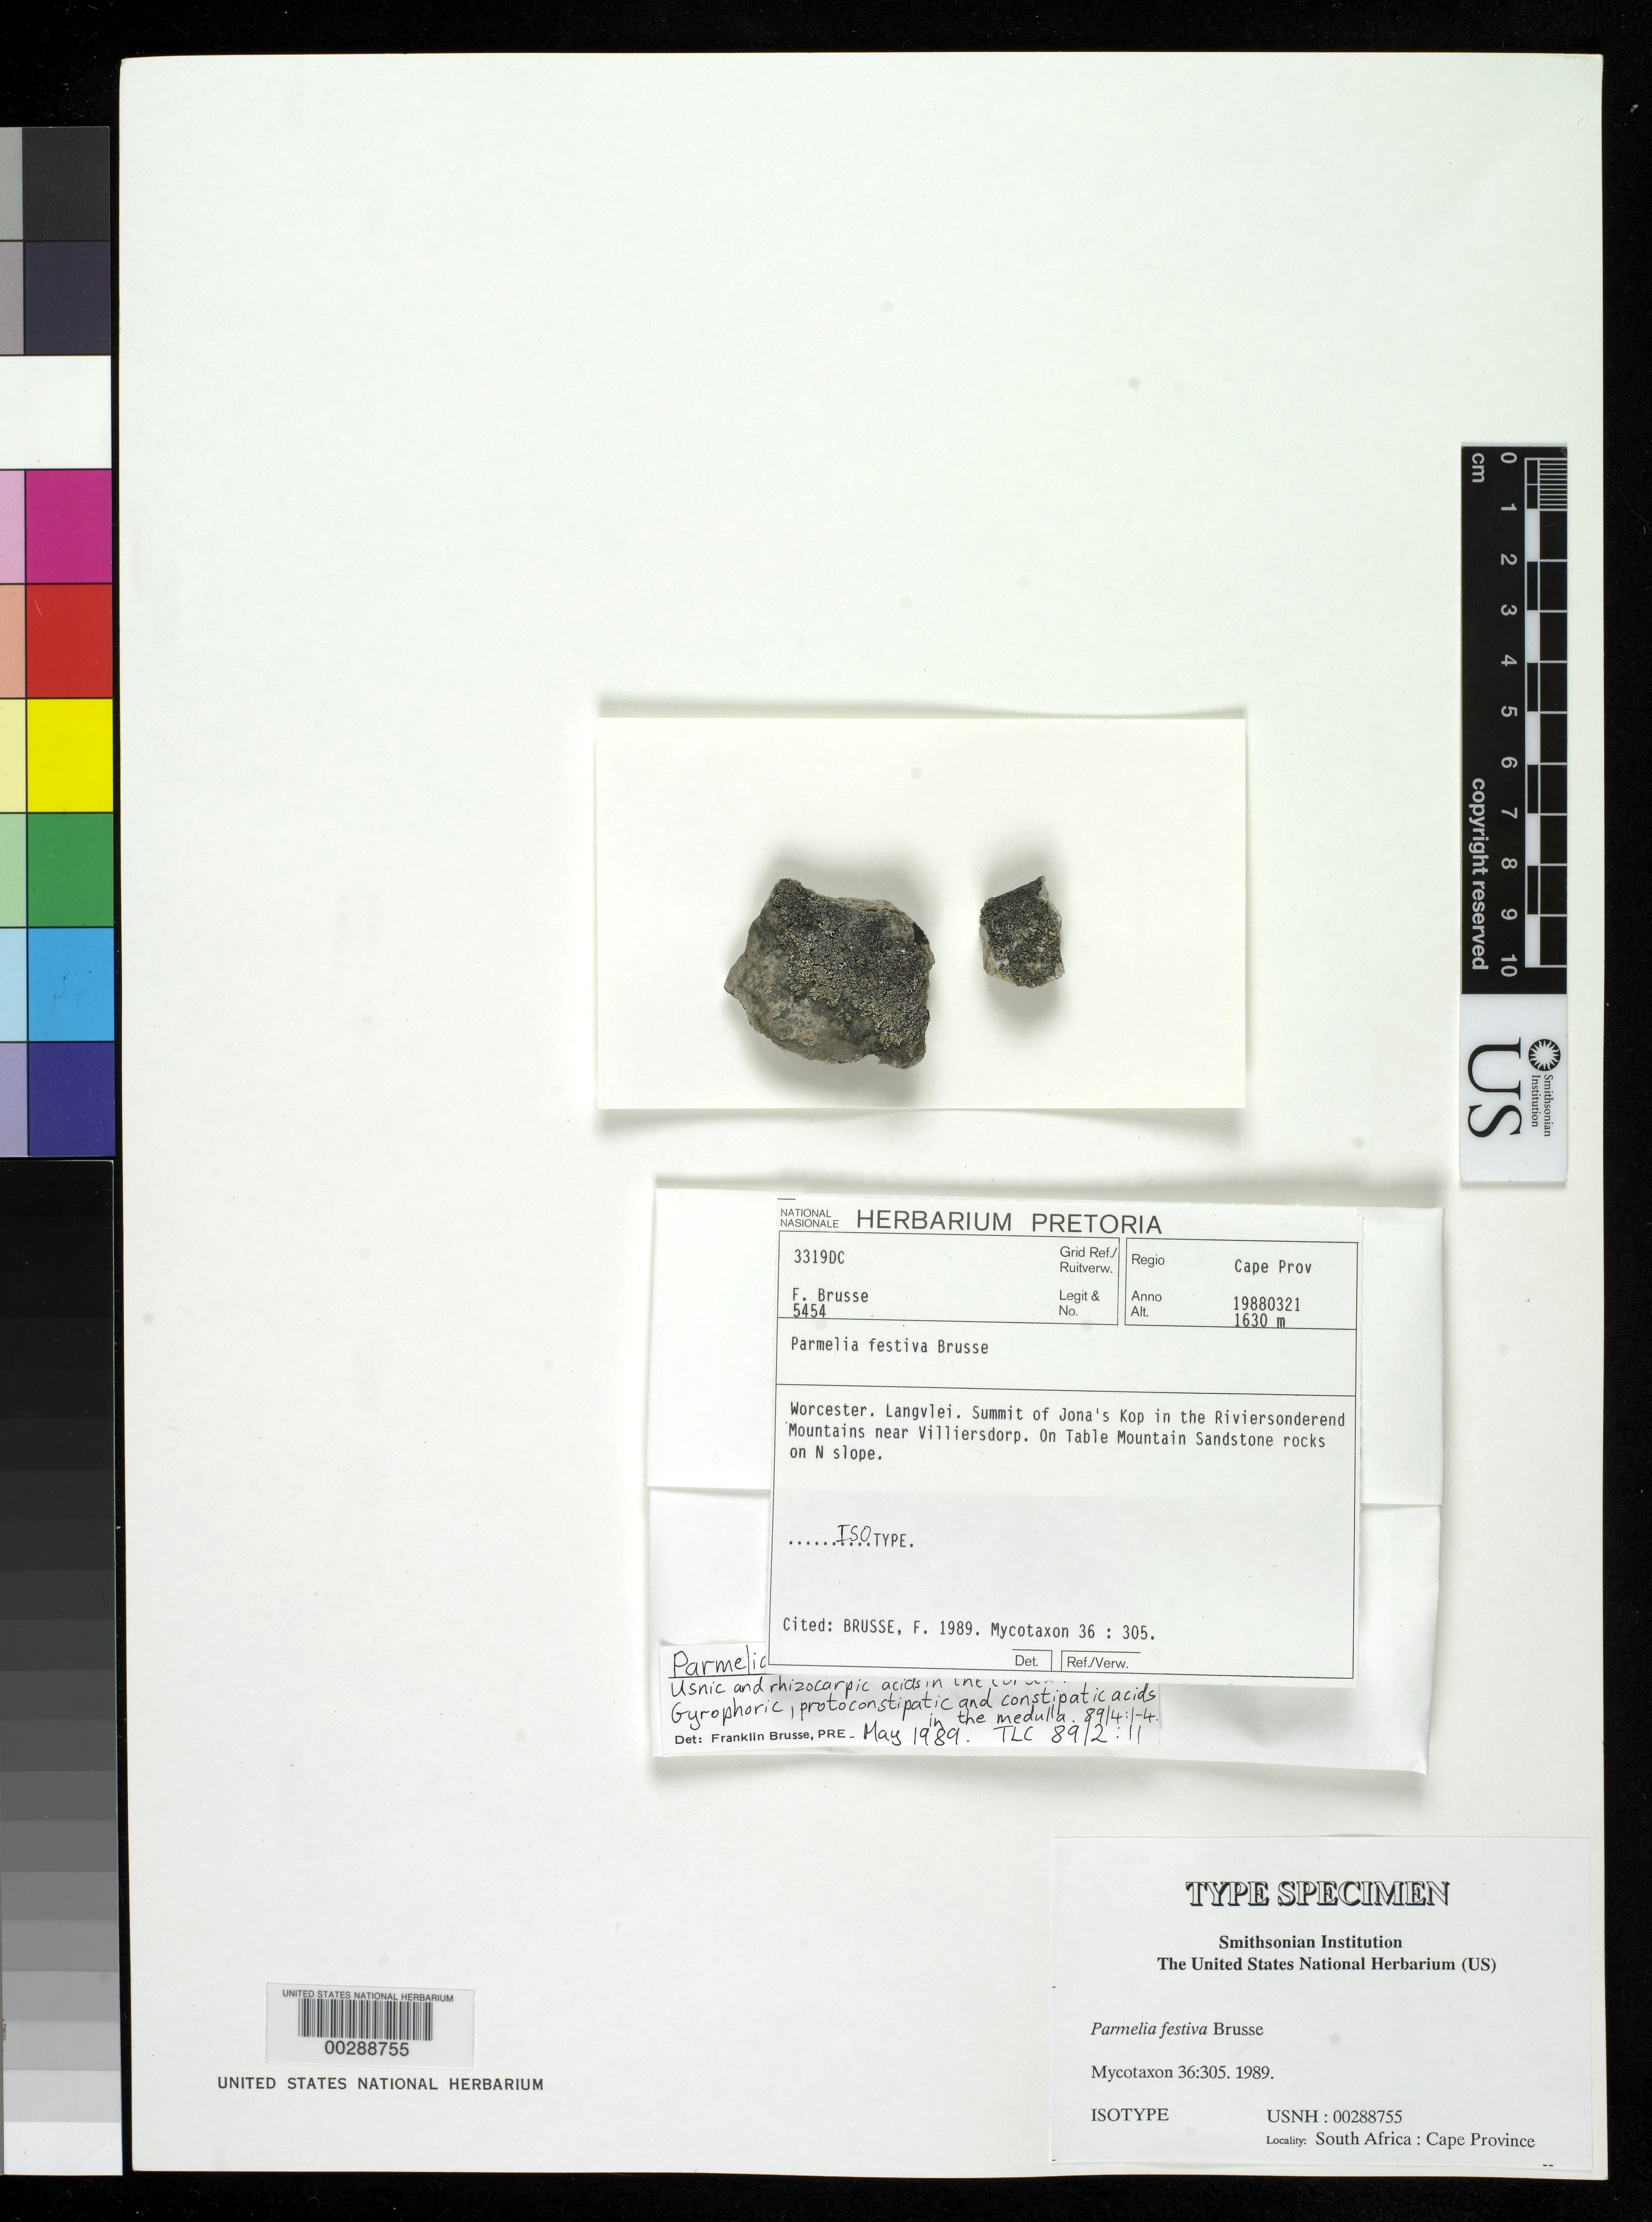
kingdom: Fungi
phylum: Ascomycota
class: Lecanoromycetes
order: Lecanorales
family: Parmeliaceae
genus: Parmelia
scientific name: Parmelia festiva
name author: Brusse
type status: Isotype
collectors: F. A. Brusse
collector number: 5454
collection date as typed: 21 Mar 1988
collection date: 1988-03-21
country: South Africa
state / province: Western Cape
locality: Worchester, Langvlei, summit of Jona's Kop in Riviersonderend Mountains near Villiersdorp, on Table Mountain sandstone rocks.